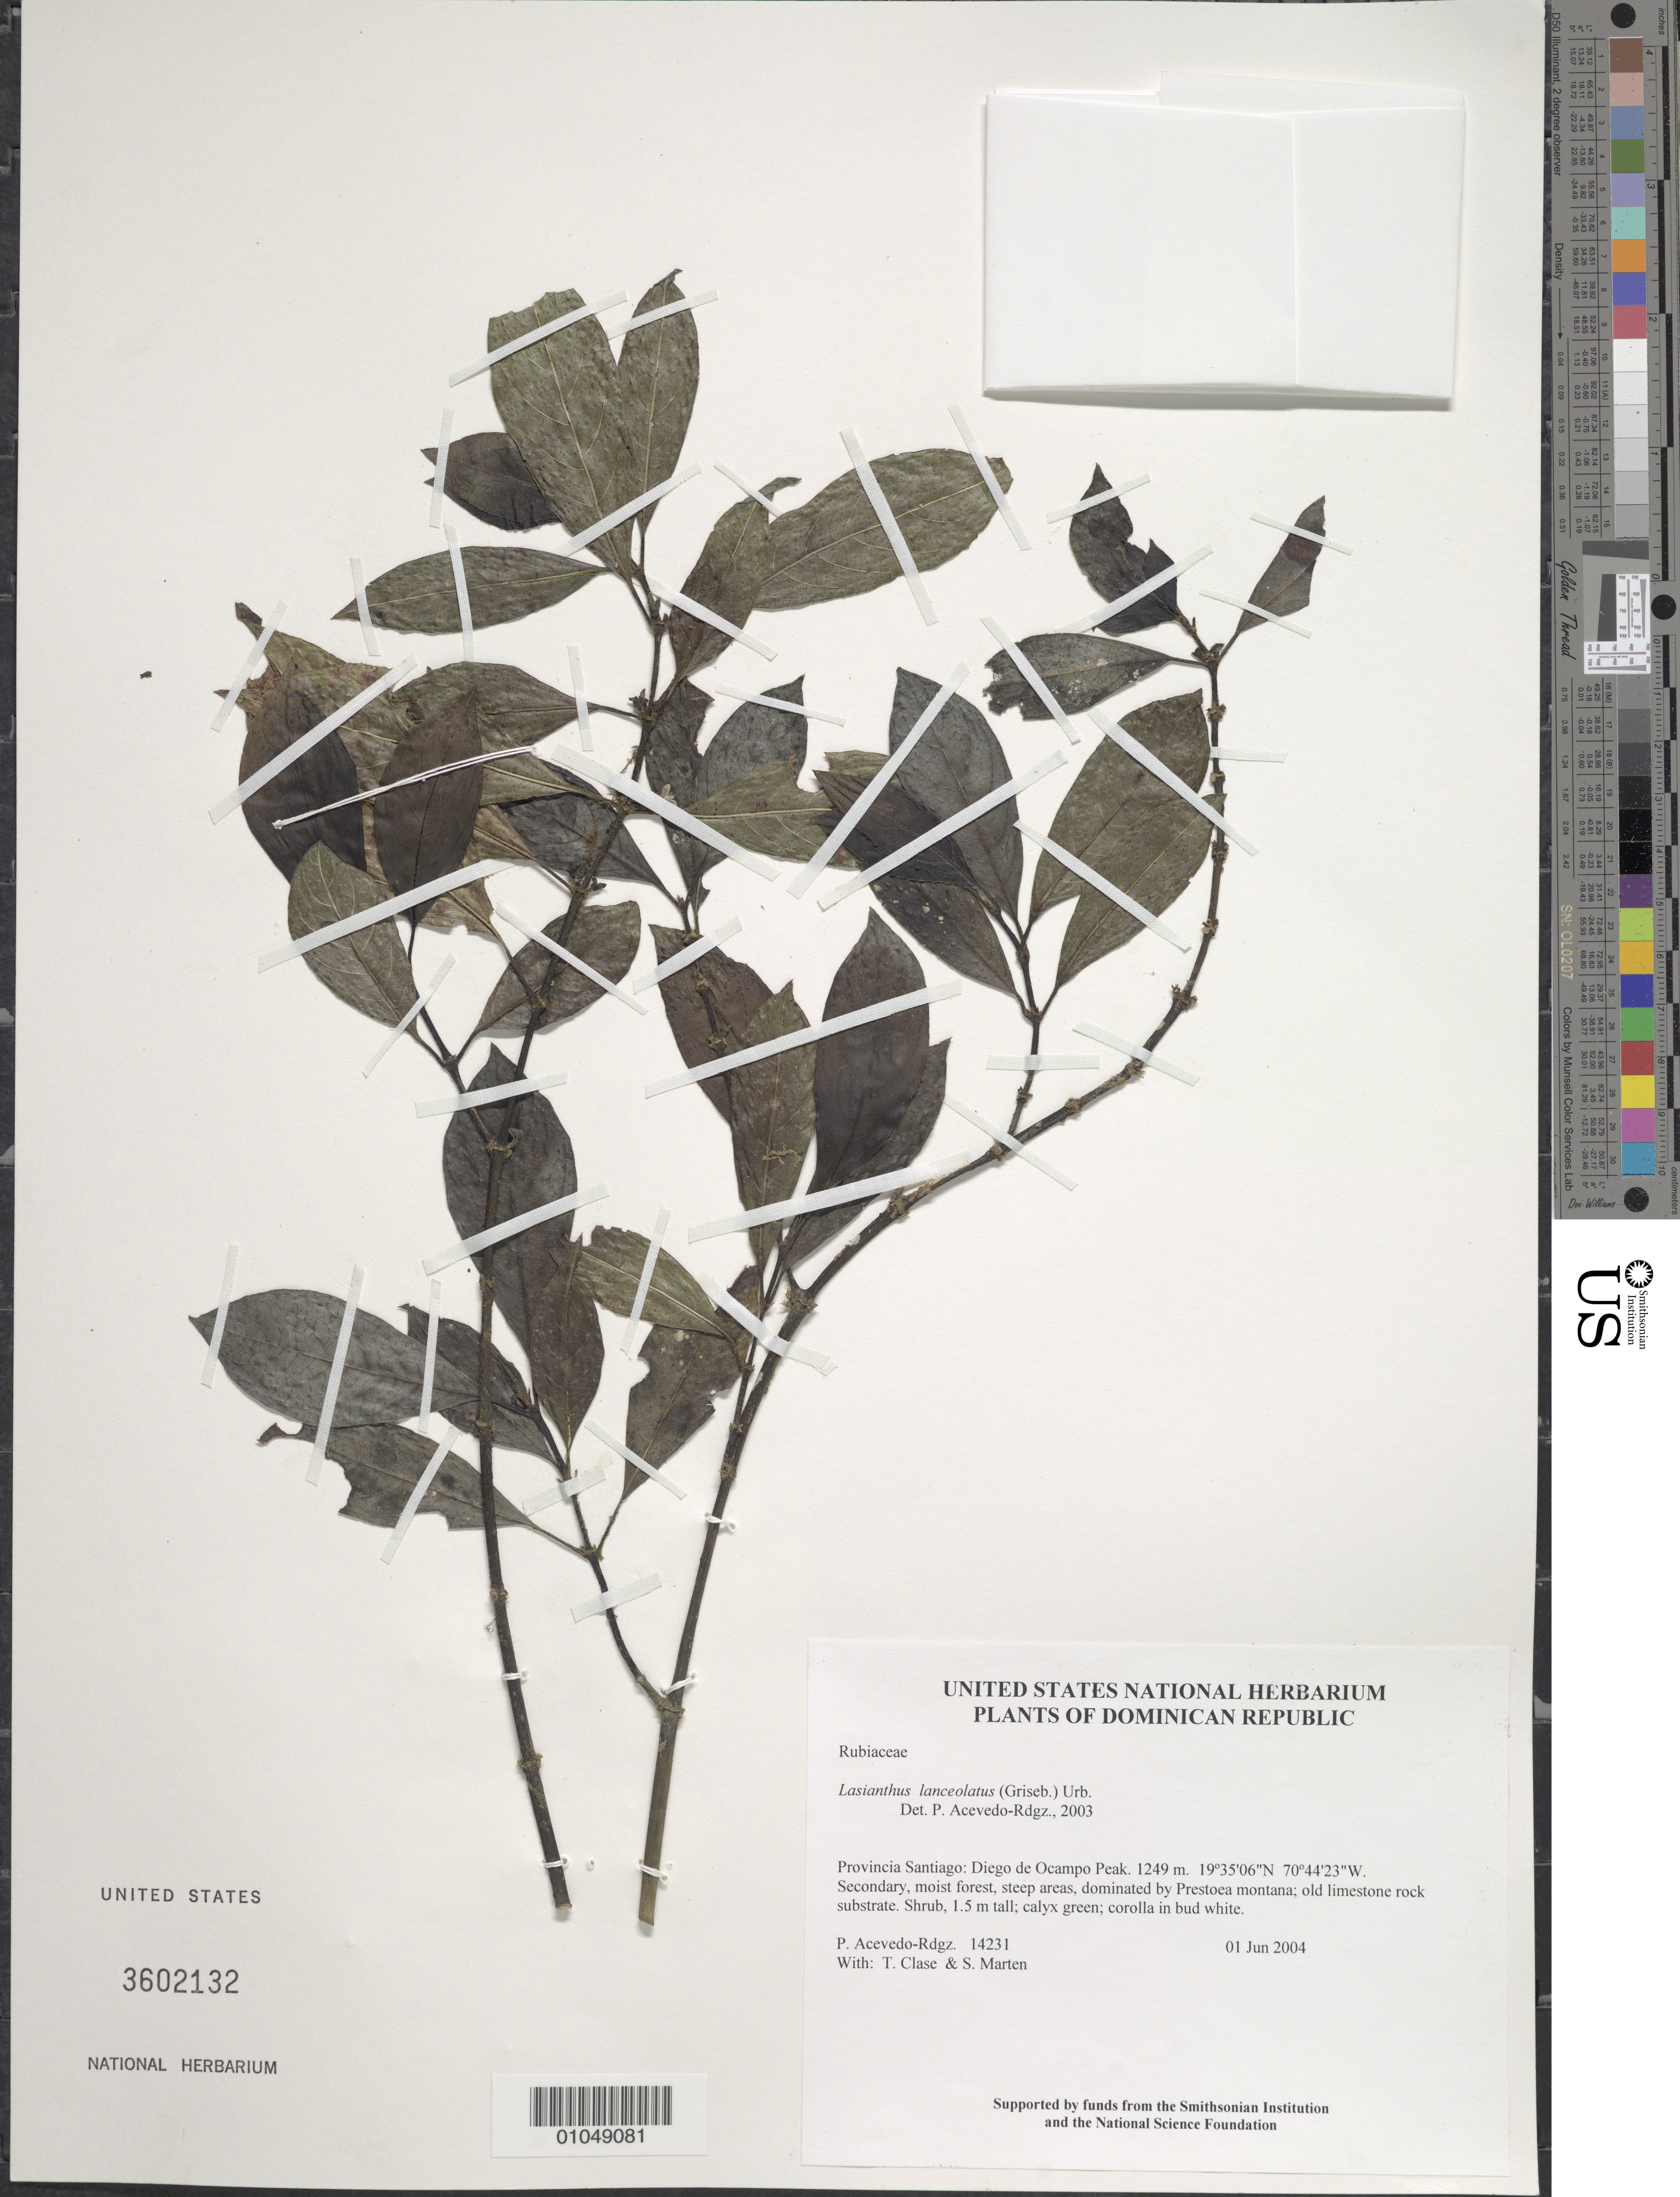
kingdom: Plantae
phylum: Tracheophyta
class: Magnoliopsida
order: Gentianales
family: Rubiaceae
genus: Lasianthus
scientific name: Lasianthus lanceolatus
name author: (Griseb.) Urb.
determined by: Acevedo-Rodríguez, P., (BOT), Smithsonian Institution - National Museum of Natural History (UNITED STATES)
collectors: P. Acevedo-Rodr., T. Clase & S. Marten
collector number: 14231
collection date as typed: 01 Jun 2004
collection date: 2004-06-01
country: Dominican Republic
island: Hispaniola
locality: Provincia Santiago: Diego de Ocampo Peak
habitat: Secondary, moist forest, steep areas, dominated by Prestoea montana; old limestone rock substrate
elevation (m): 1249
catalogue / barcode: US 3602132